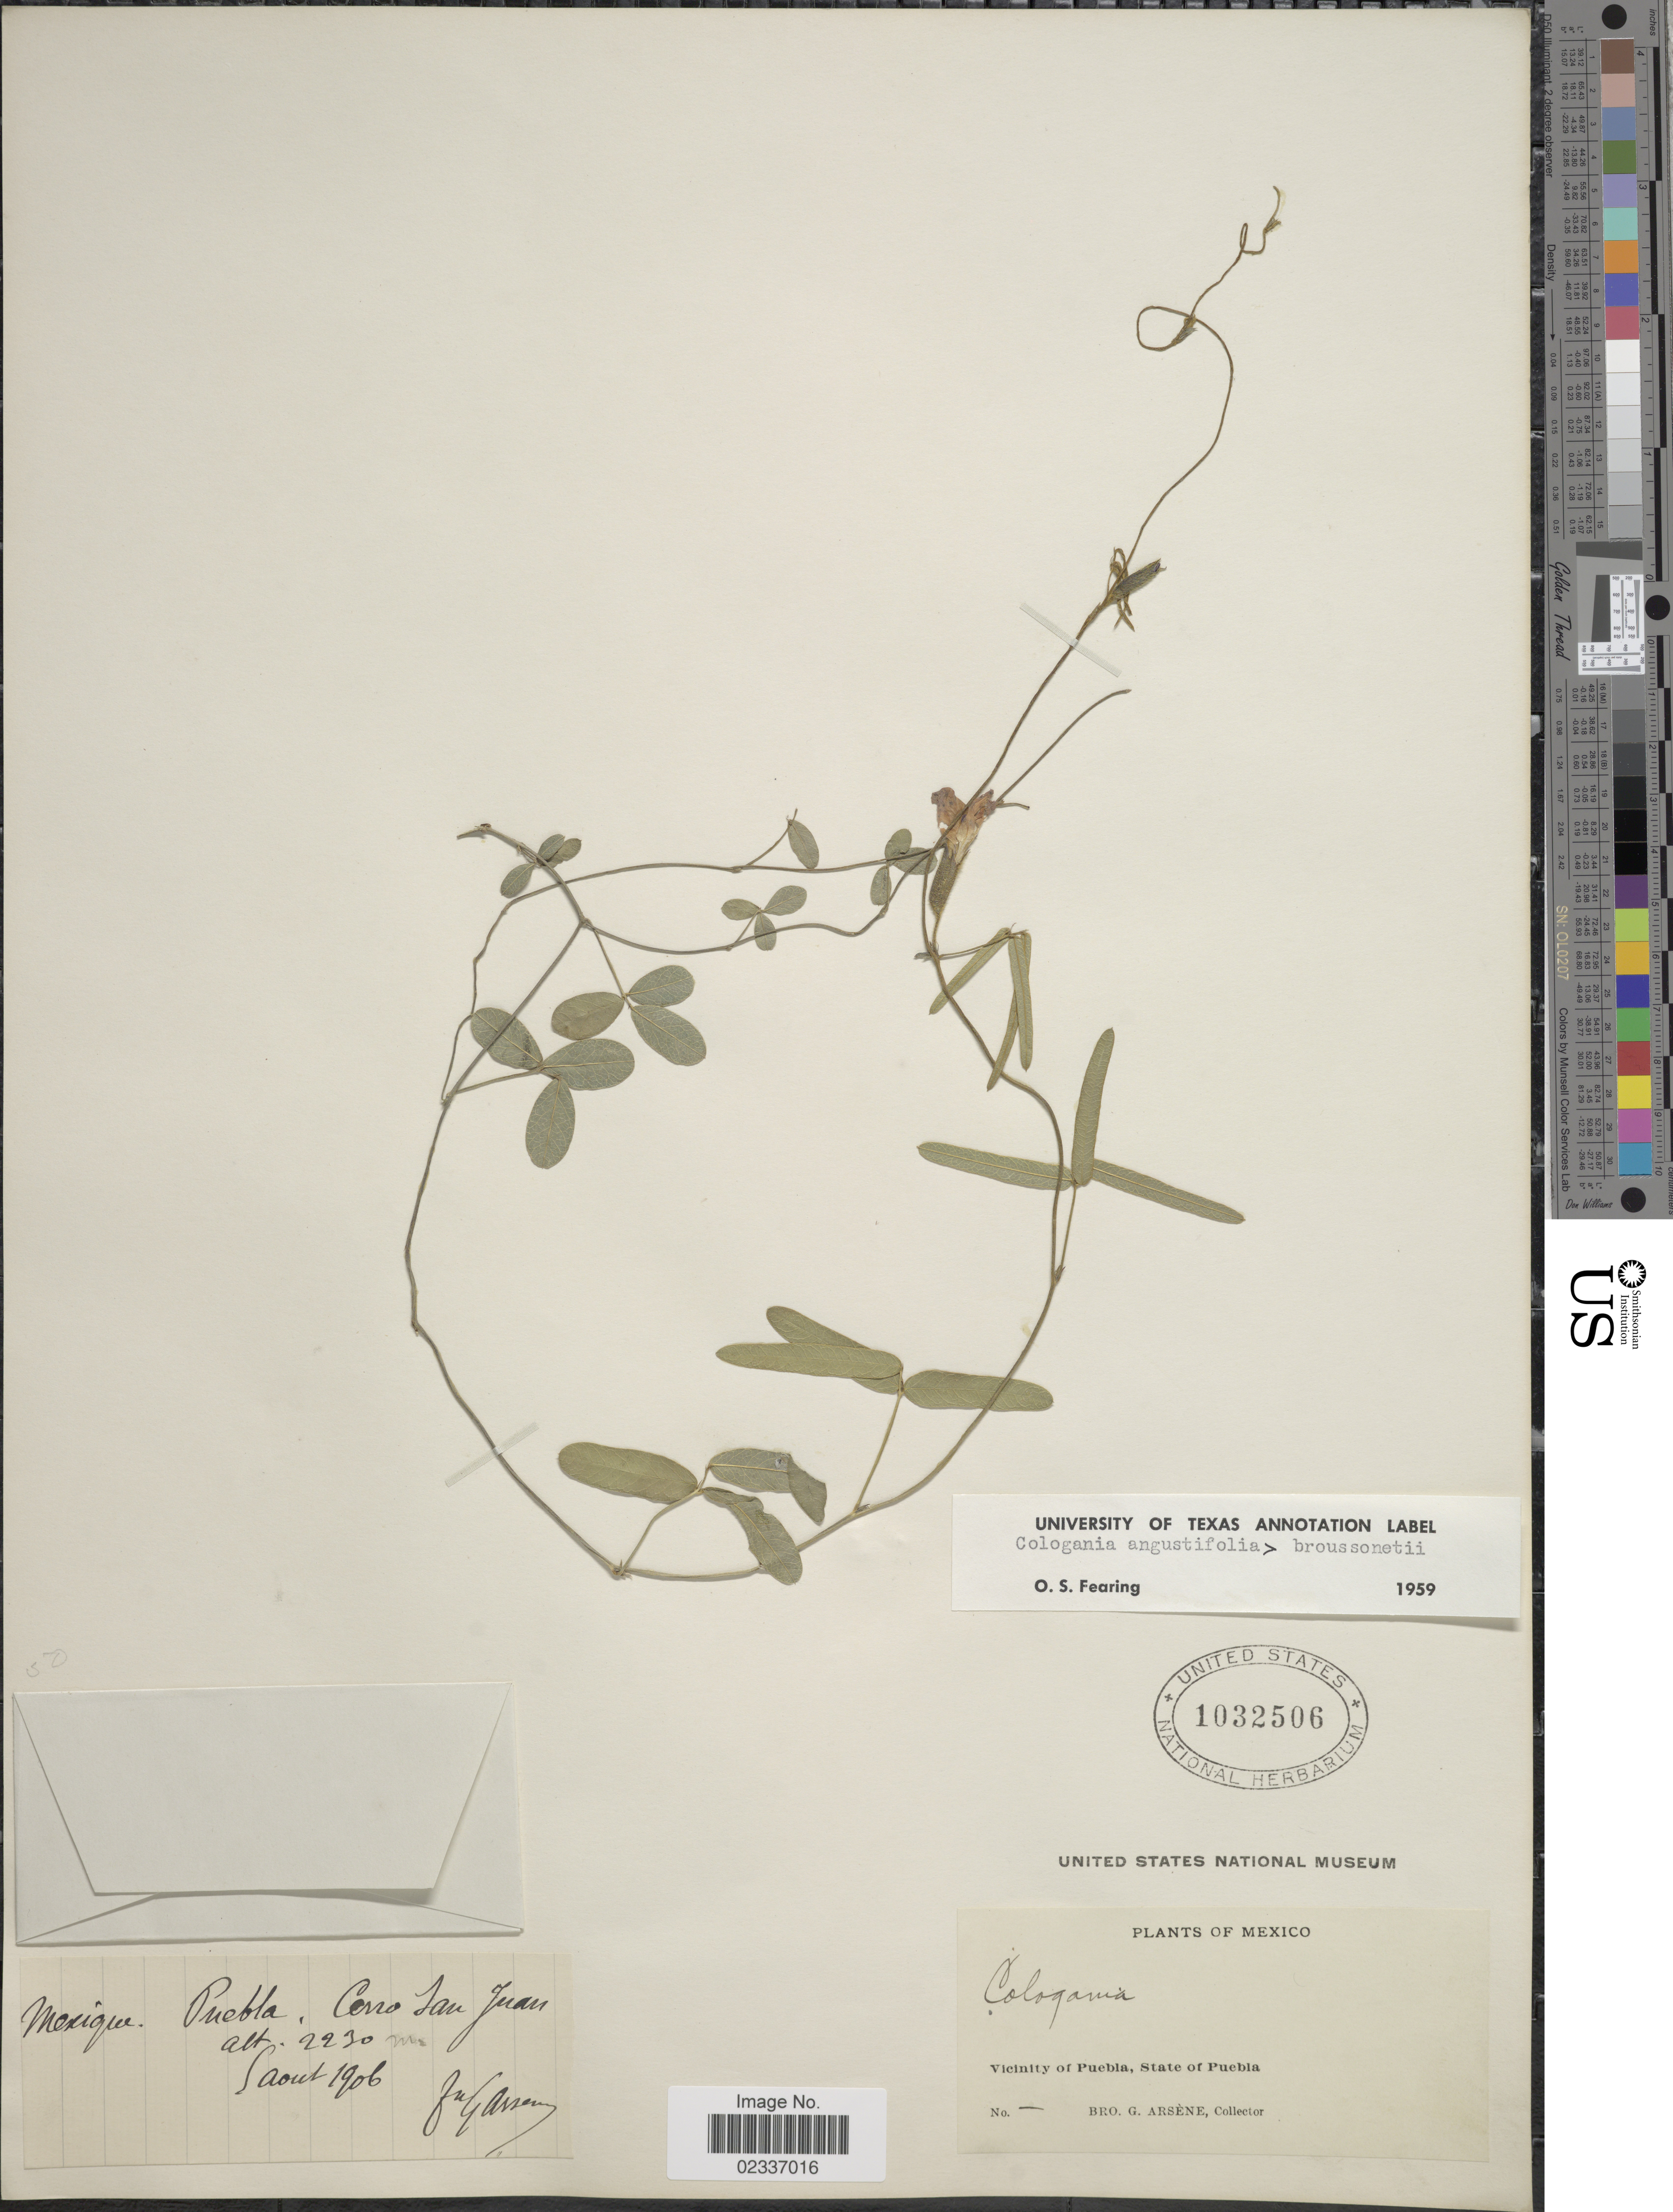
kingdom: Plantae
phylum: Tracheophyta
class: Magnoliopsida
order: Fabales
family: Fabaceae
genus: Cologania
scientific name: Cologania angustifolia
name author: Kunth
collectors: Bro. G. Arsène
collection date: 1906-08-09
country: Mexico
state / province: Puebla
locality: State of Pueblo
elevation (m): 2230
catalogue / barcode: US 1032506